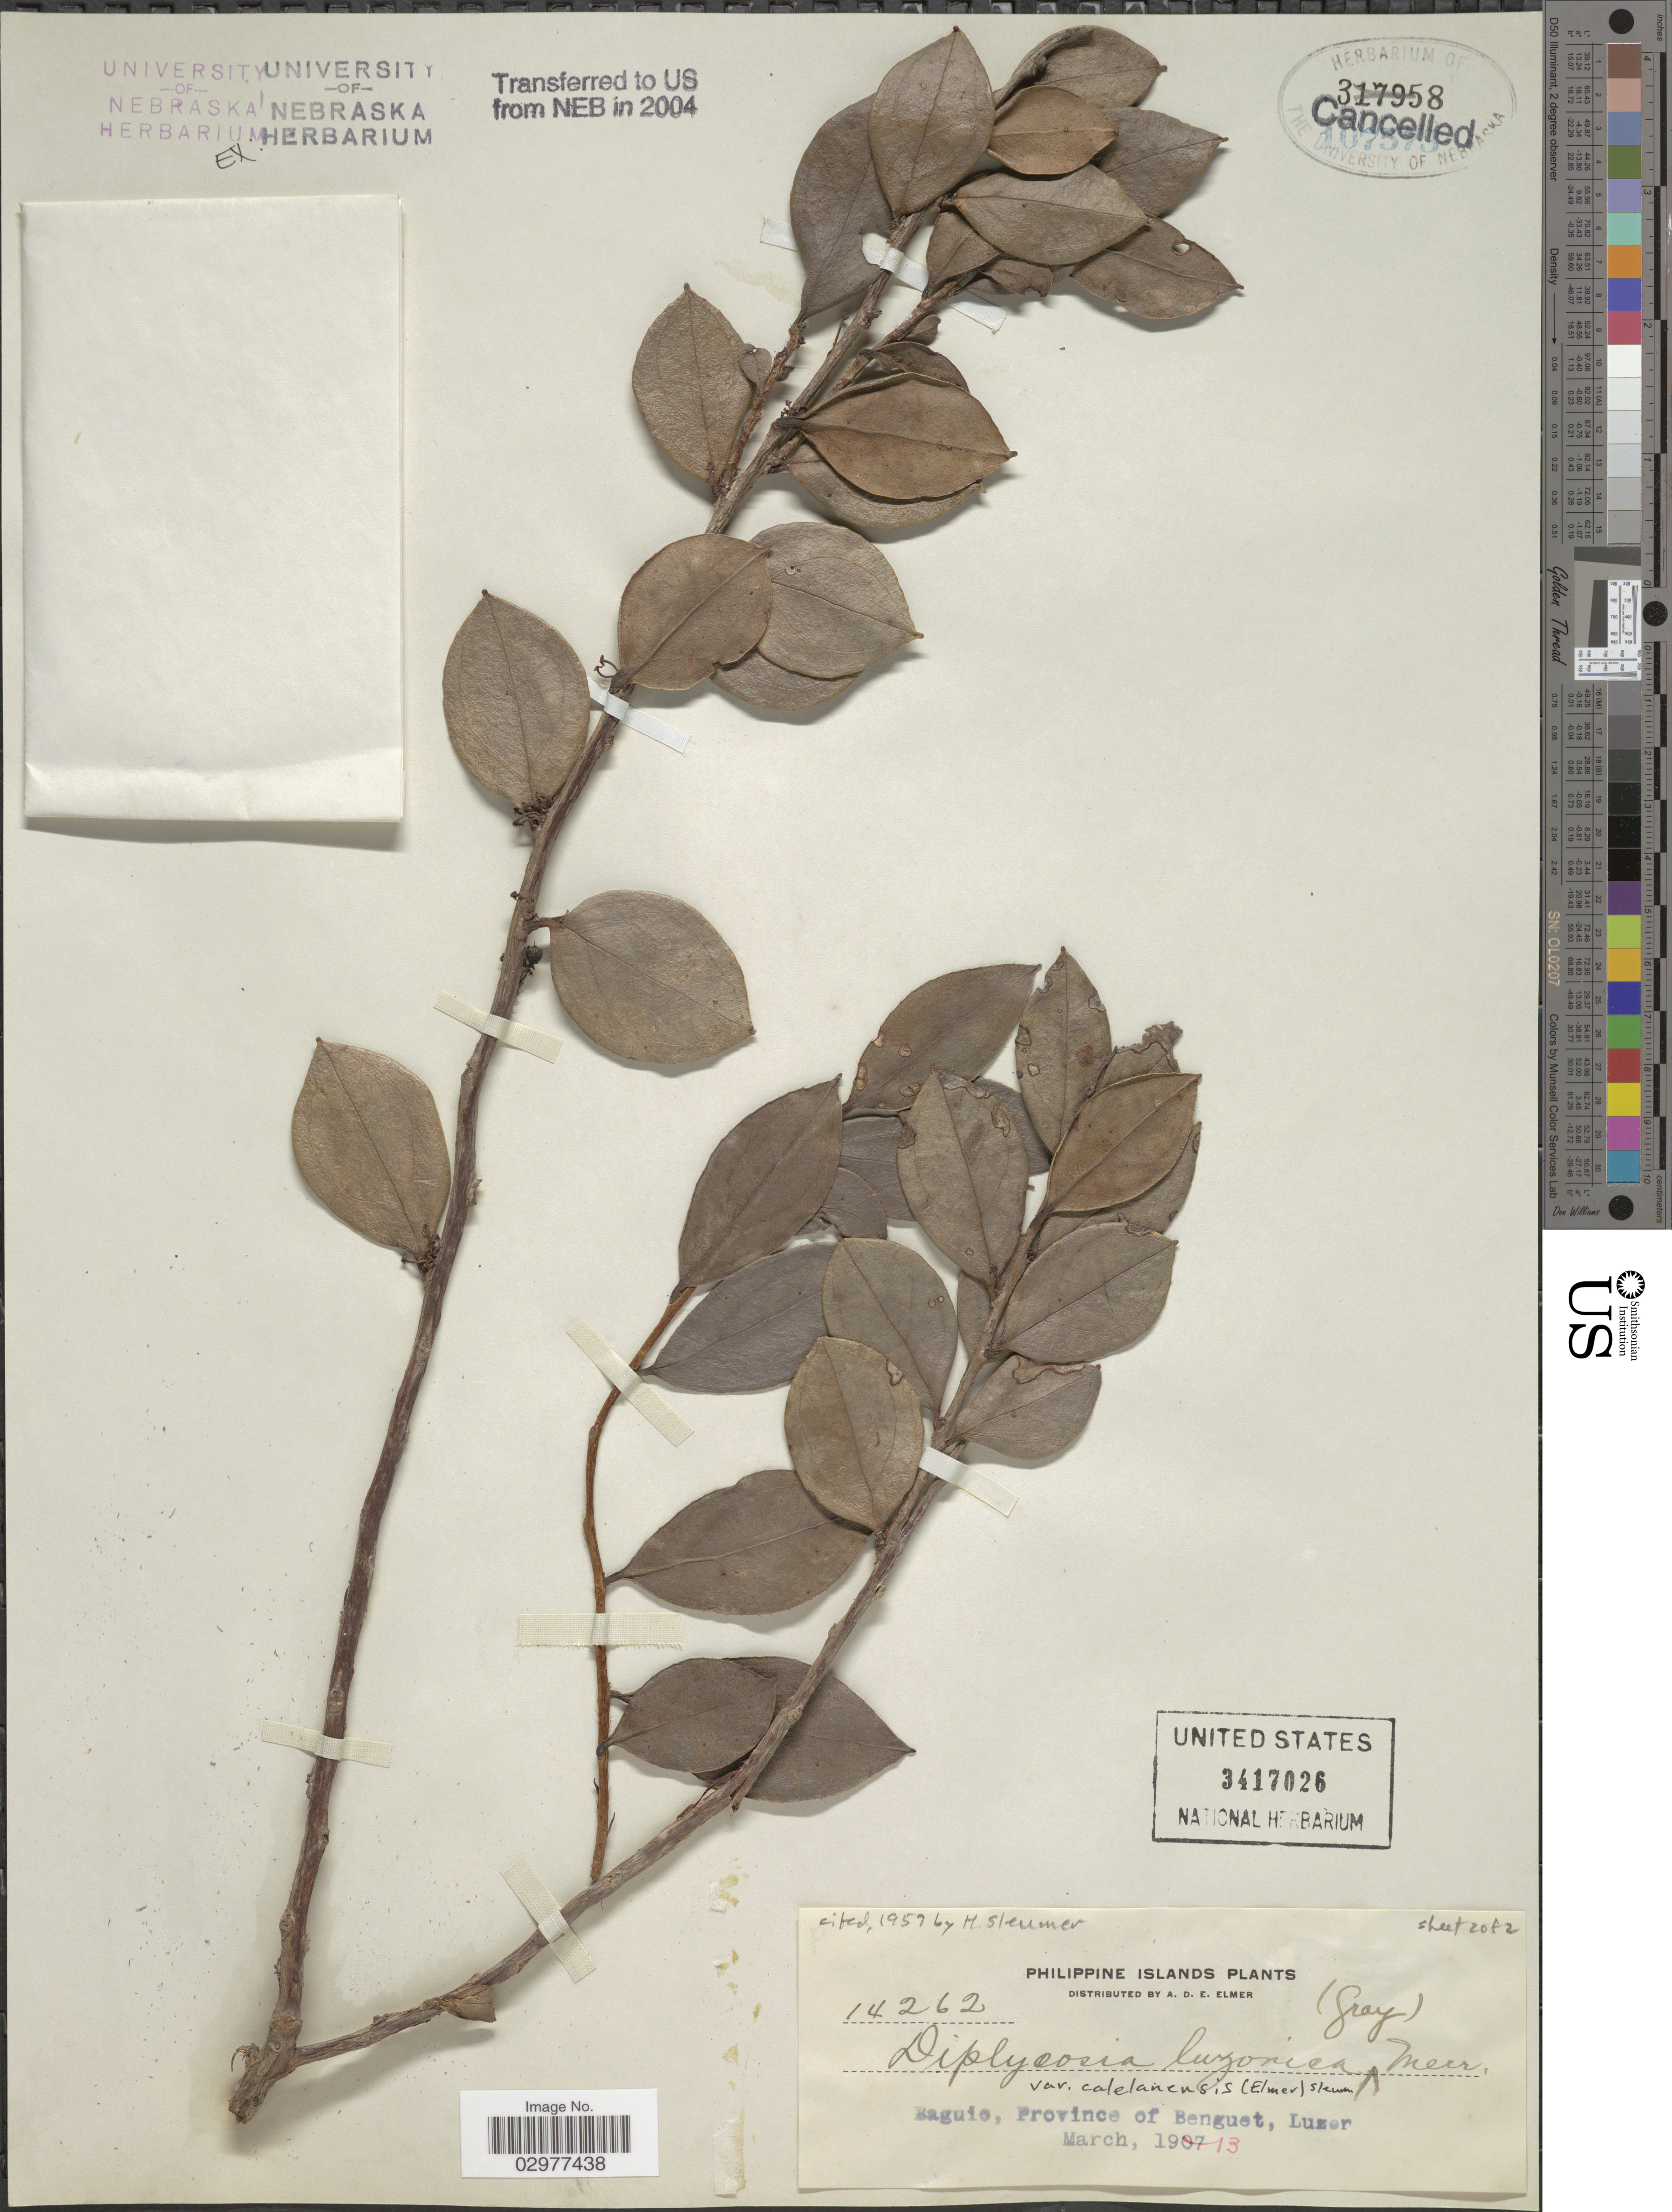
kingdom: Plantae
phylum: Tracheophyta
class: Magnoliopsida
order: Ericales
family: Ericaceae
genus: Diplycosia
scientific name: Diplycosia luzonica var. calelanensis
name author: (Elmer) Sleumer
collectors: A. D. E. Elmer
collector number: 14262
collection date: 1913-03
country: Philippines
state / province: Cordillera (Administrative Region)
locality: Baguio, Province of Benguet, Luzon.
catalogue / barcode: US 3417026